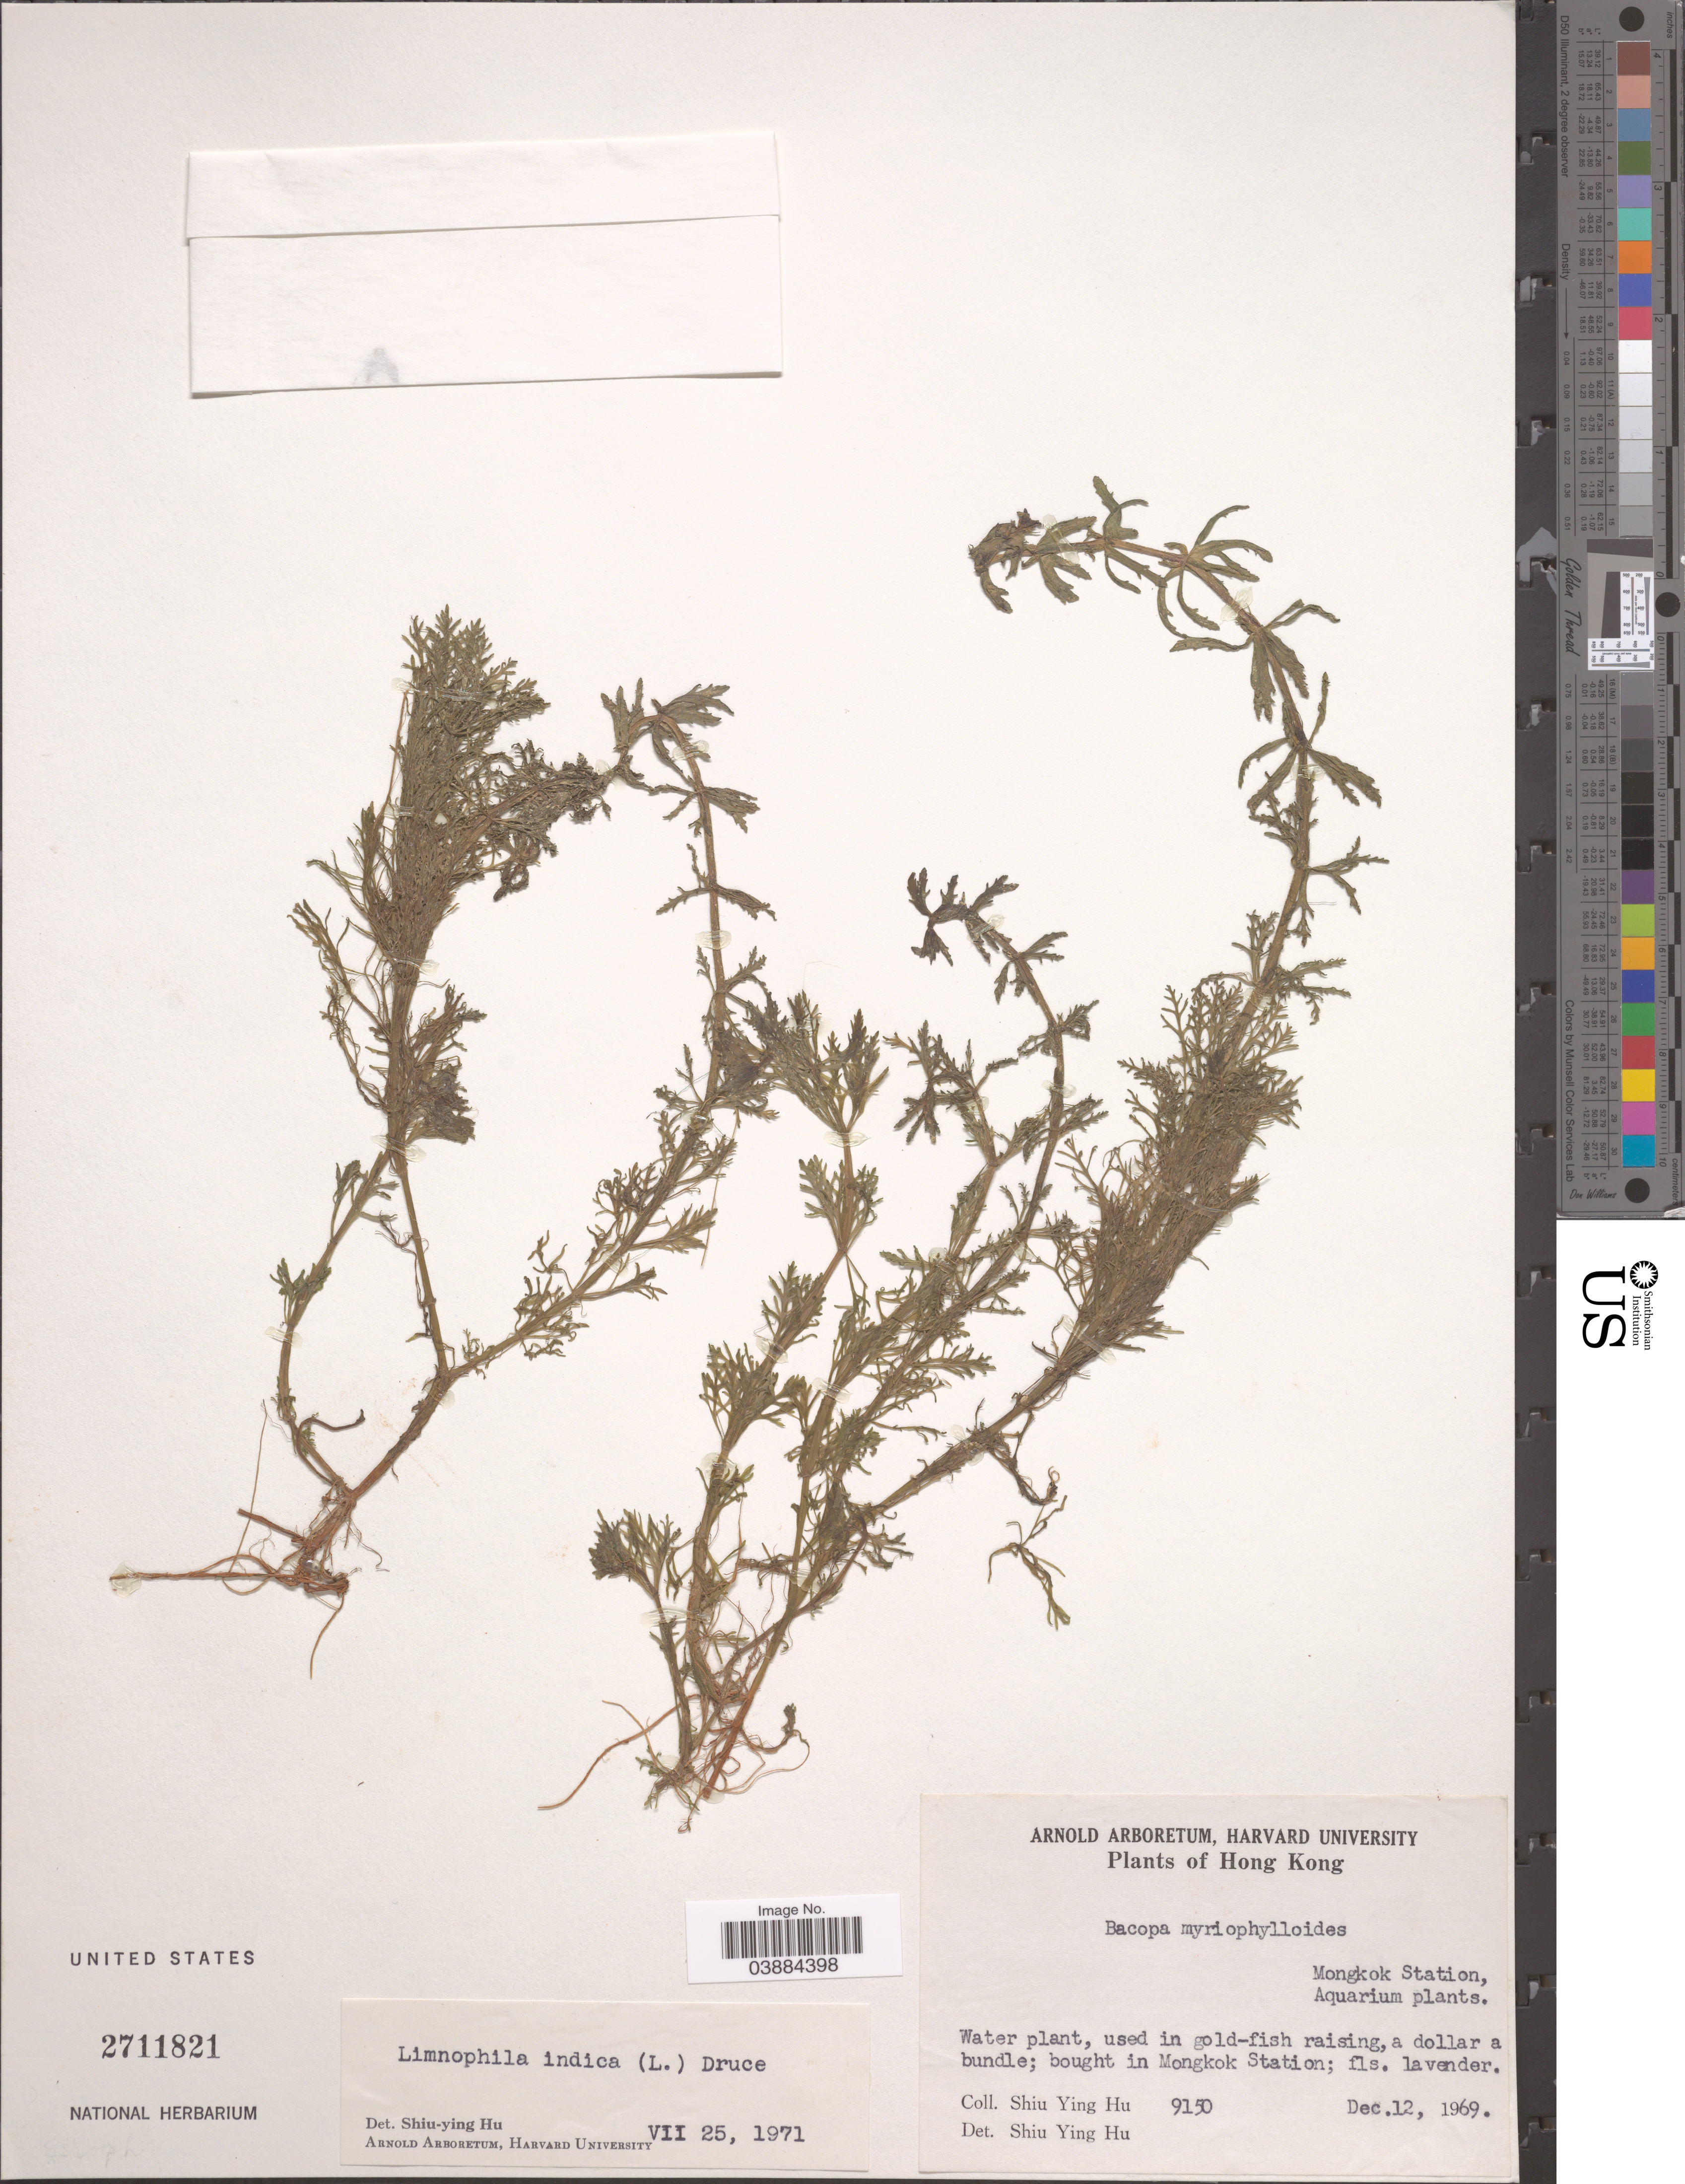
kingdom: Plantae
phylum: Tracheophyta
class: Magnoliopsida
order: Lamiales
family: Plantaginaceae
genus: Limnophila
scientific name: Limnophila indica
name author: (L.) Druce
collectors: S. Y. Hu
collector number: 9150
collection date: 1969-12-12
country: China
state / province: Hong Kong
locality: Mongkok Station, Aquarium plants.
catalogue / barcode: US 2711821